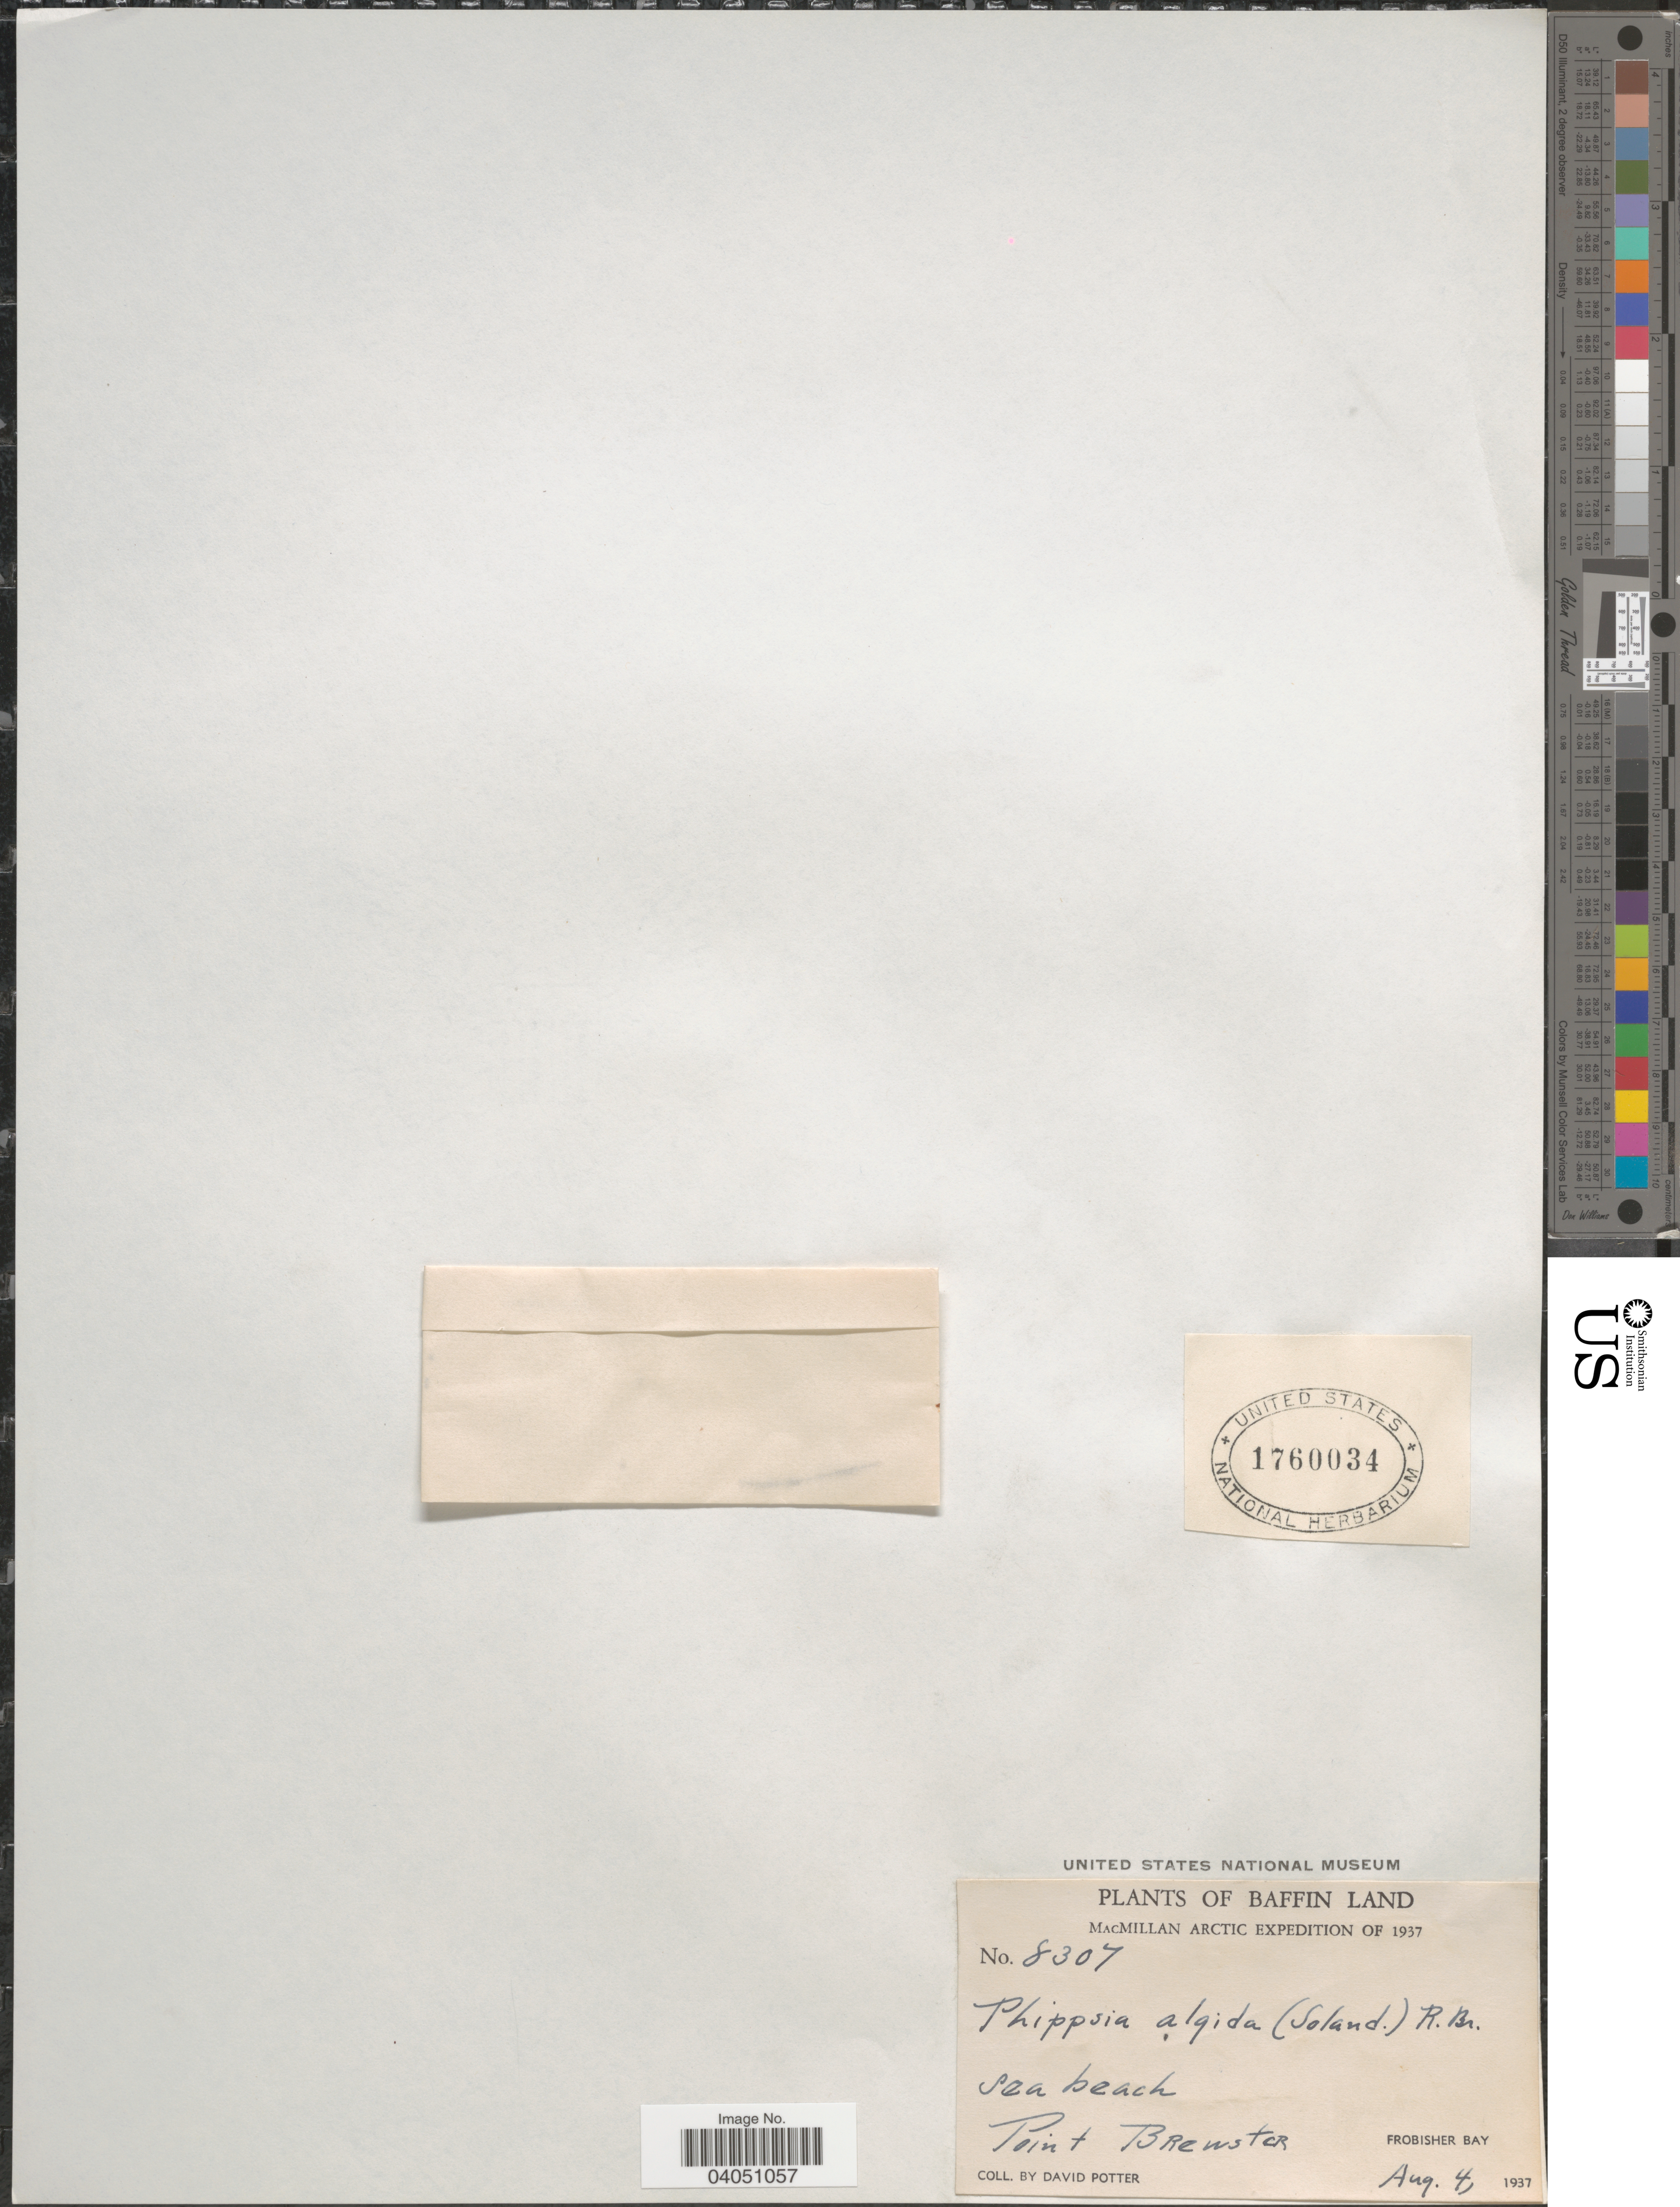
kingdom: Plantae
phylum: Tracheophyta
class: Liliopsida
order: Poales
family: Poaceae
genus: Phippsia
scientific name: Phippsia algida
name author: (Sol.) R. Br.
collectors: D. Potter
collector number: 8307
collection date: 1937-08-04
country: Canada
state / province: Nunavut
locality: Baffin Land. Point Brewster. Frobisher Bay.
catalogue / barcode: US 1760034